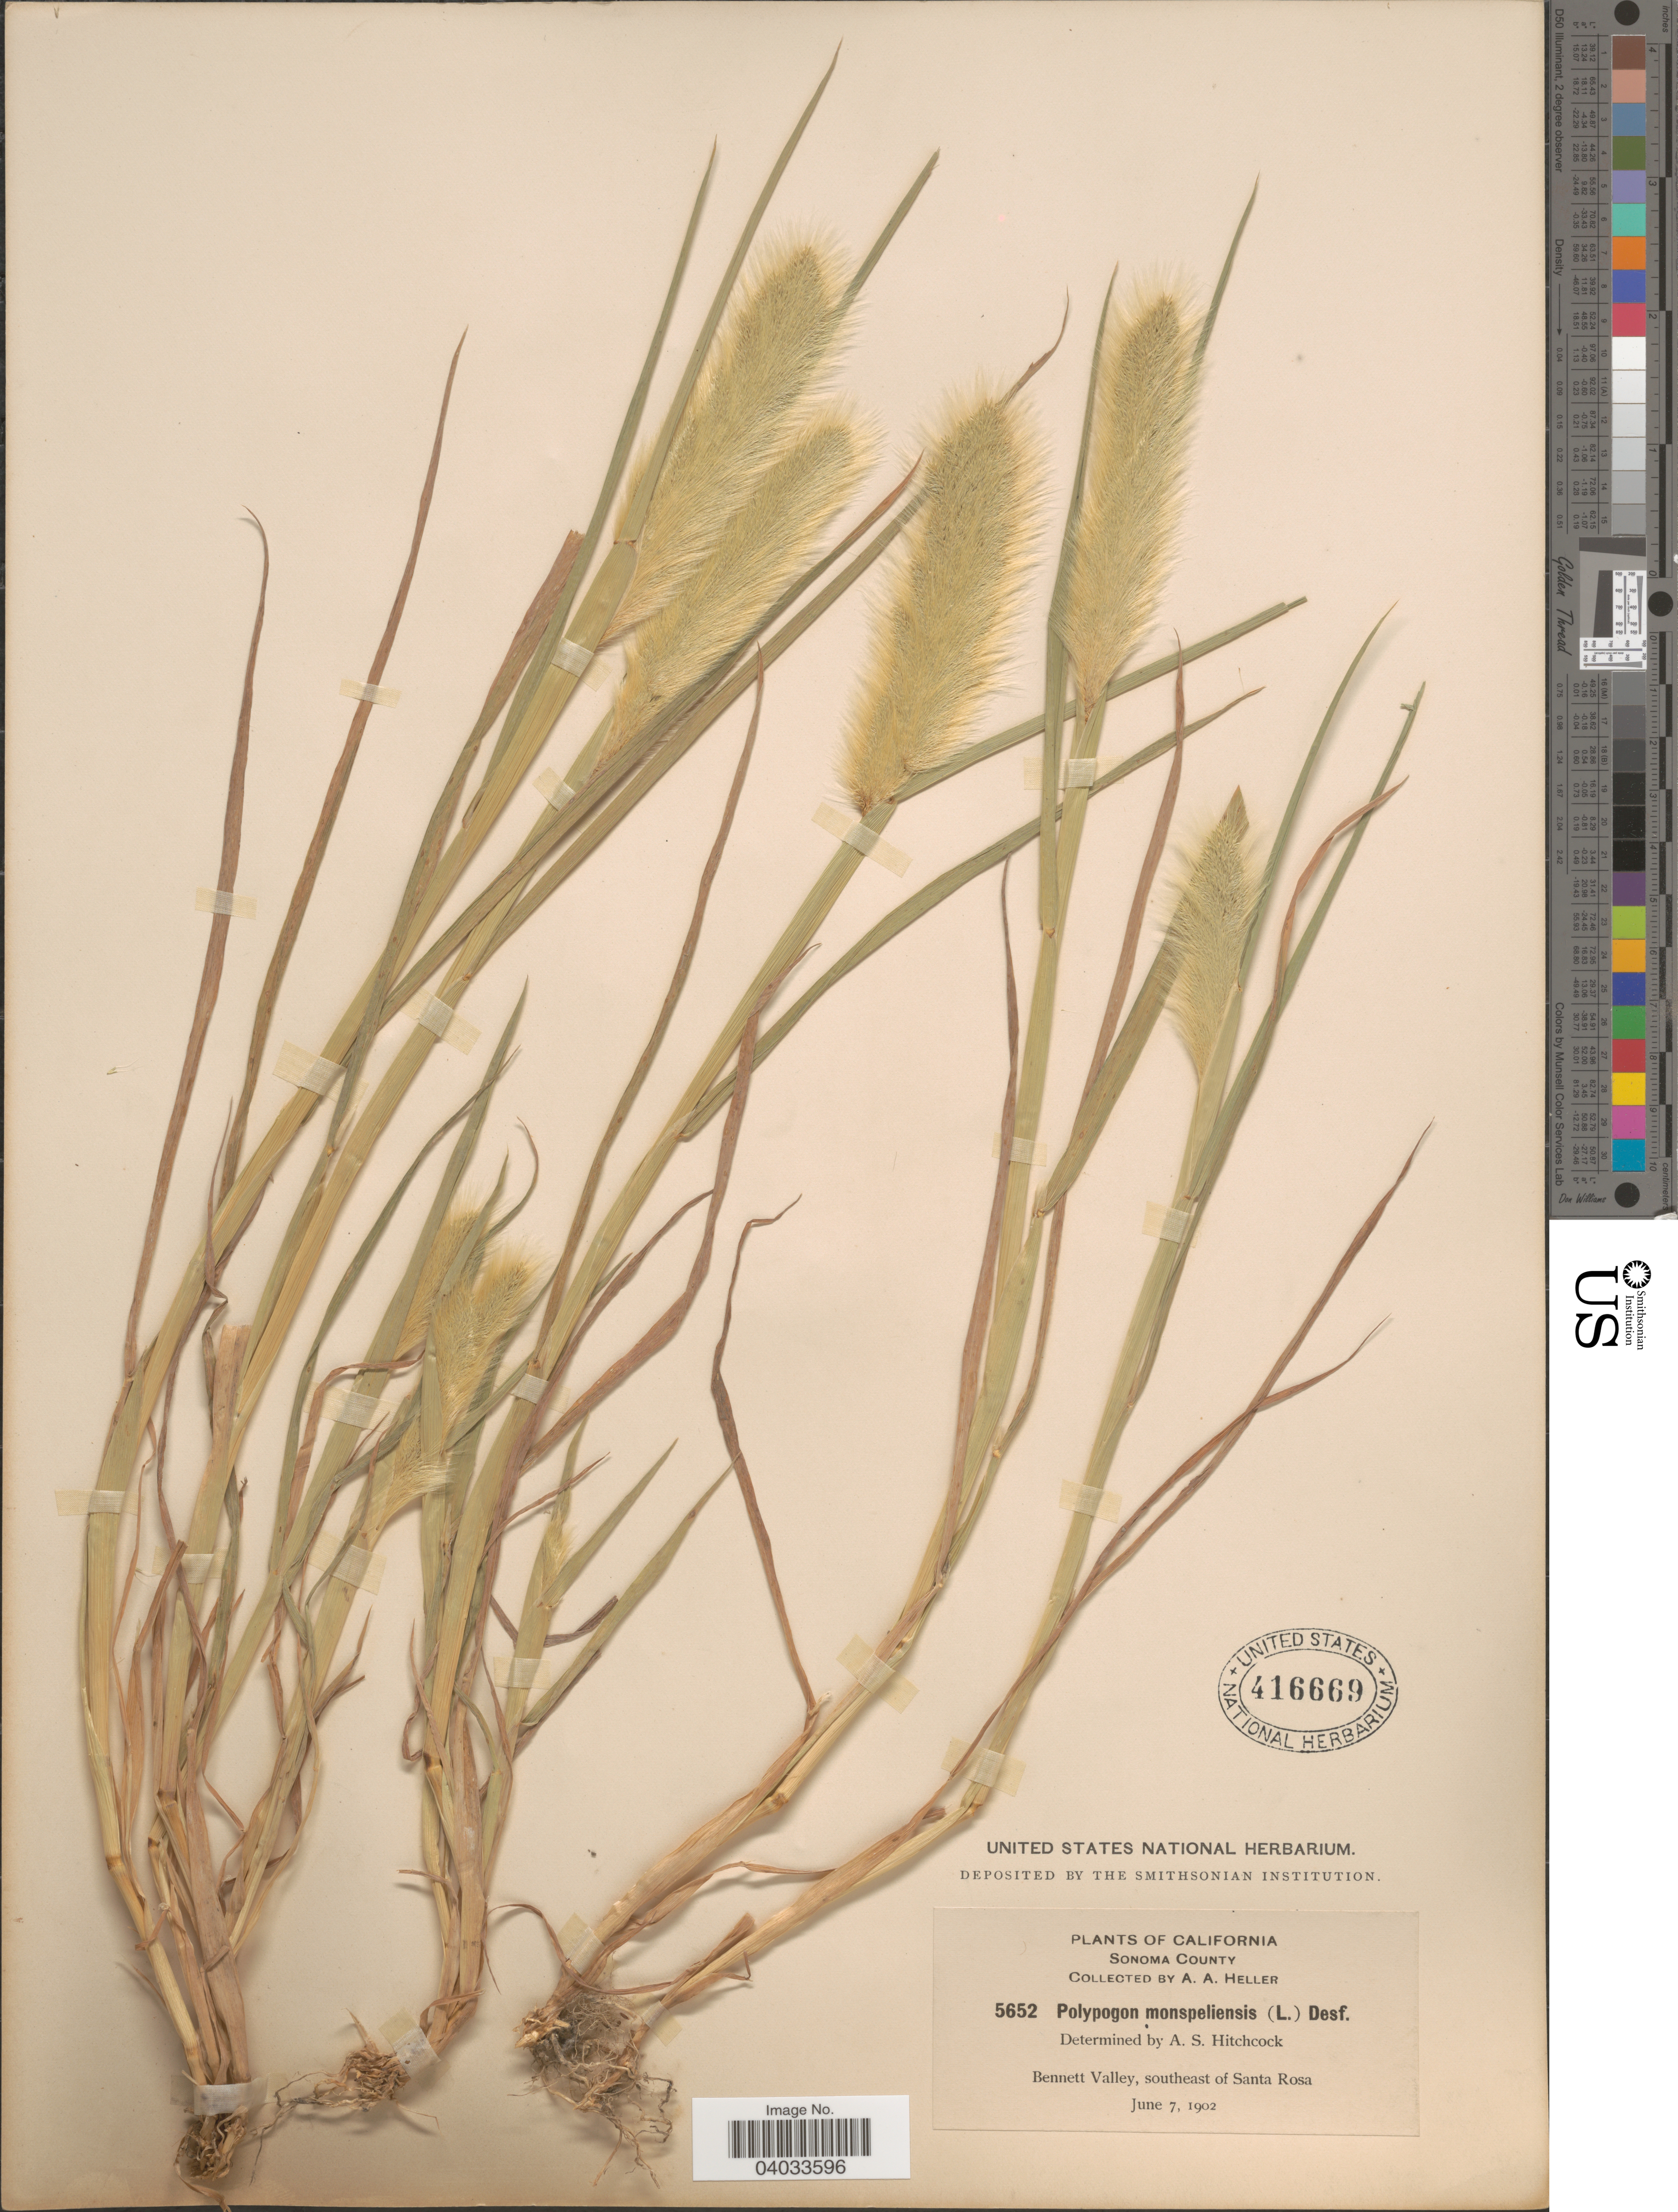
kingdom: Plantae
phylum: Tracheophyta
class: Liliopsida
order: Poales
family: Poaceae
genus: Polypogon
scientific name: Polypogon monspeliensis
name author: (L.) Desf.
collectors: A. A. Heller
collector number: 5652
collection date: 1902-06-07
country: United States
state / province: California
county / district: Sonoma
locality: Sonoma County. Bennett Valley, southeast of Santa Rosa.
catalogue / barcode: US 416669